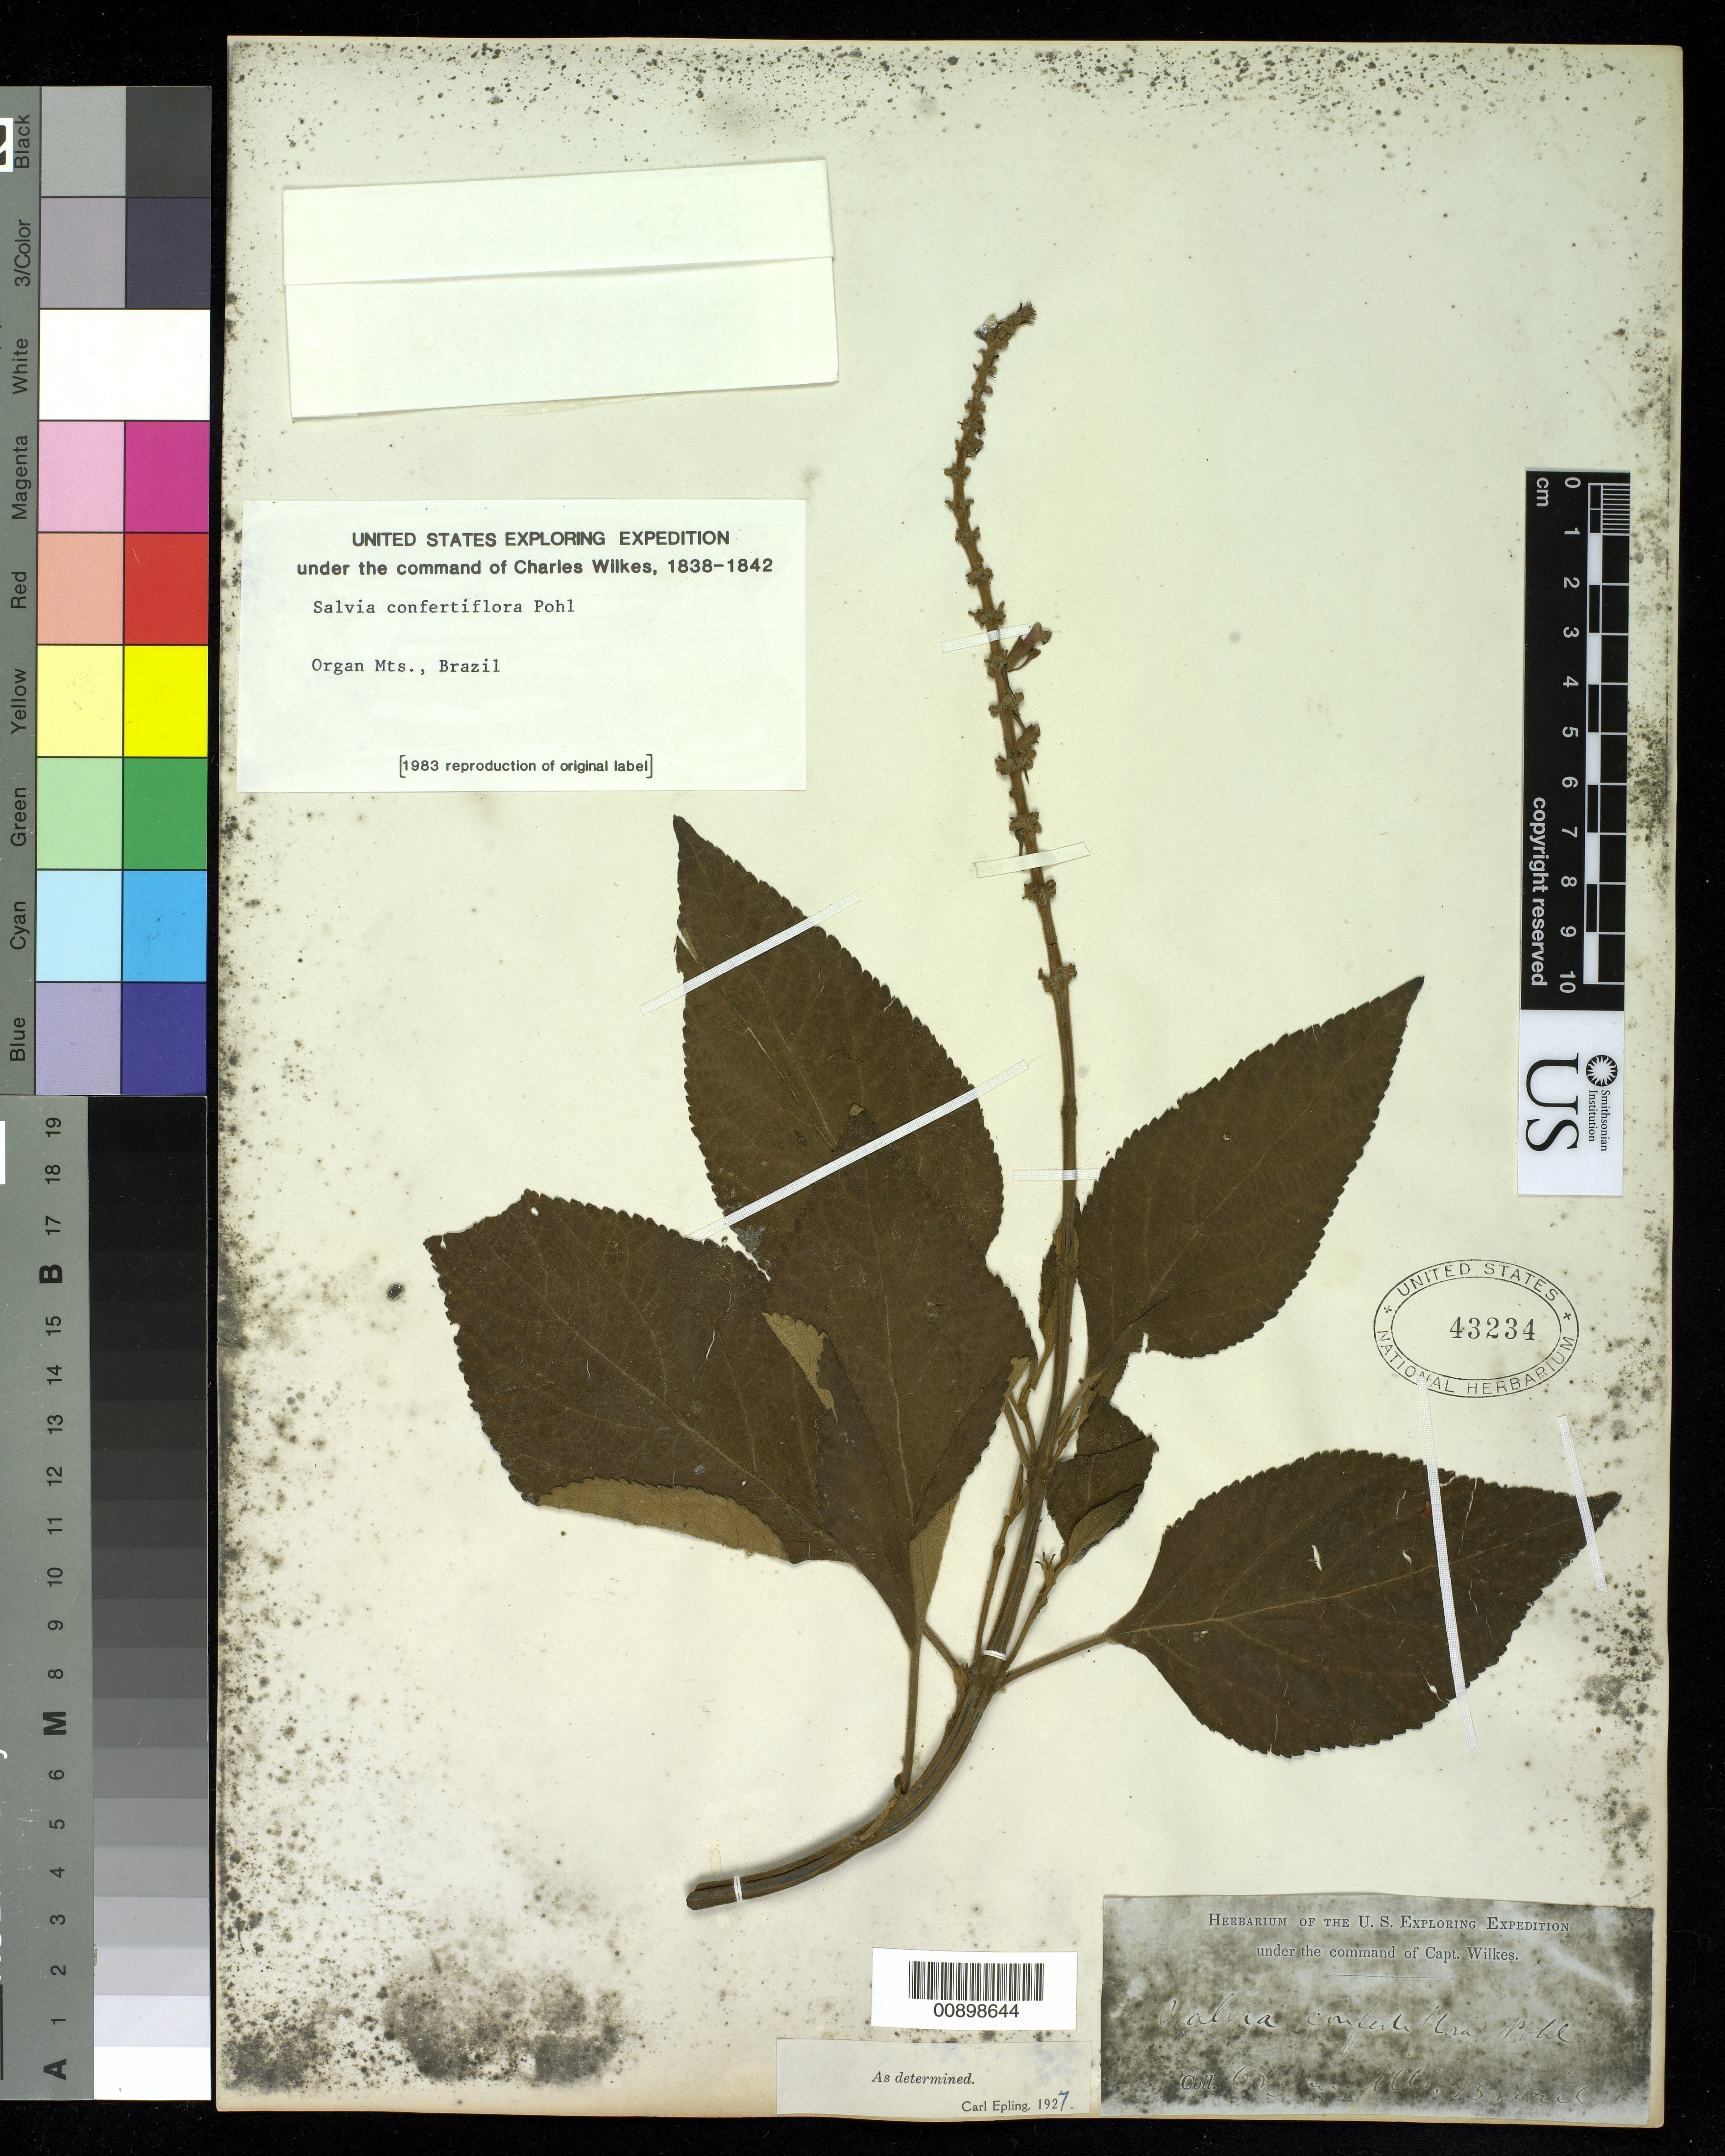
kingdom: Plantae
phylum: Tracheophyta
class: Magnoliopsida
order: Lamiales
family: Lamiaceae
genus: Salvia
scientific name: Salvia confertiflora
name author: Pohl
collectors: Wilkes Explor. Exped.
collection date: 1838/1842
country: Brazil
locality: Organ Mts.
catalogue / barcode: US 43234